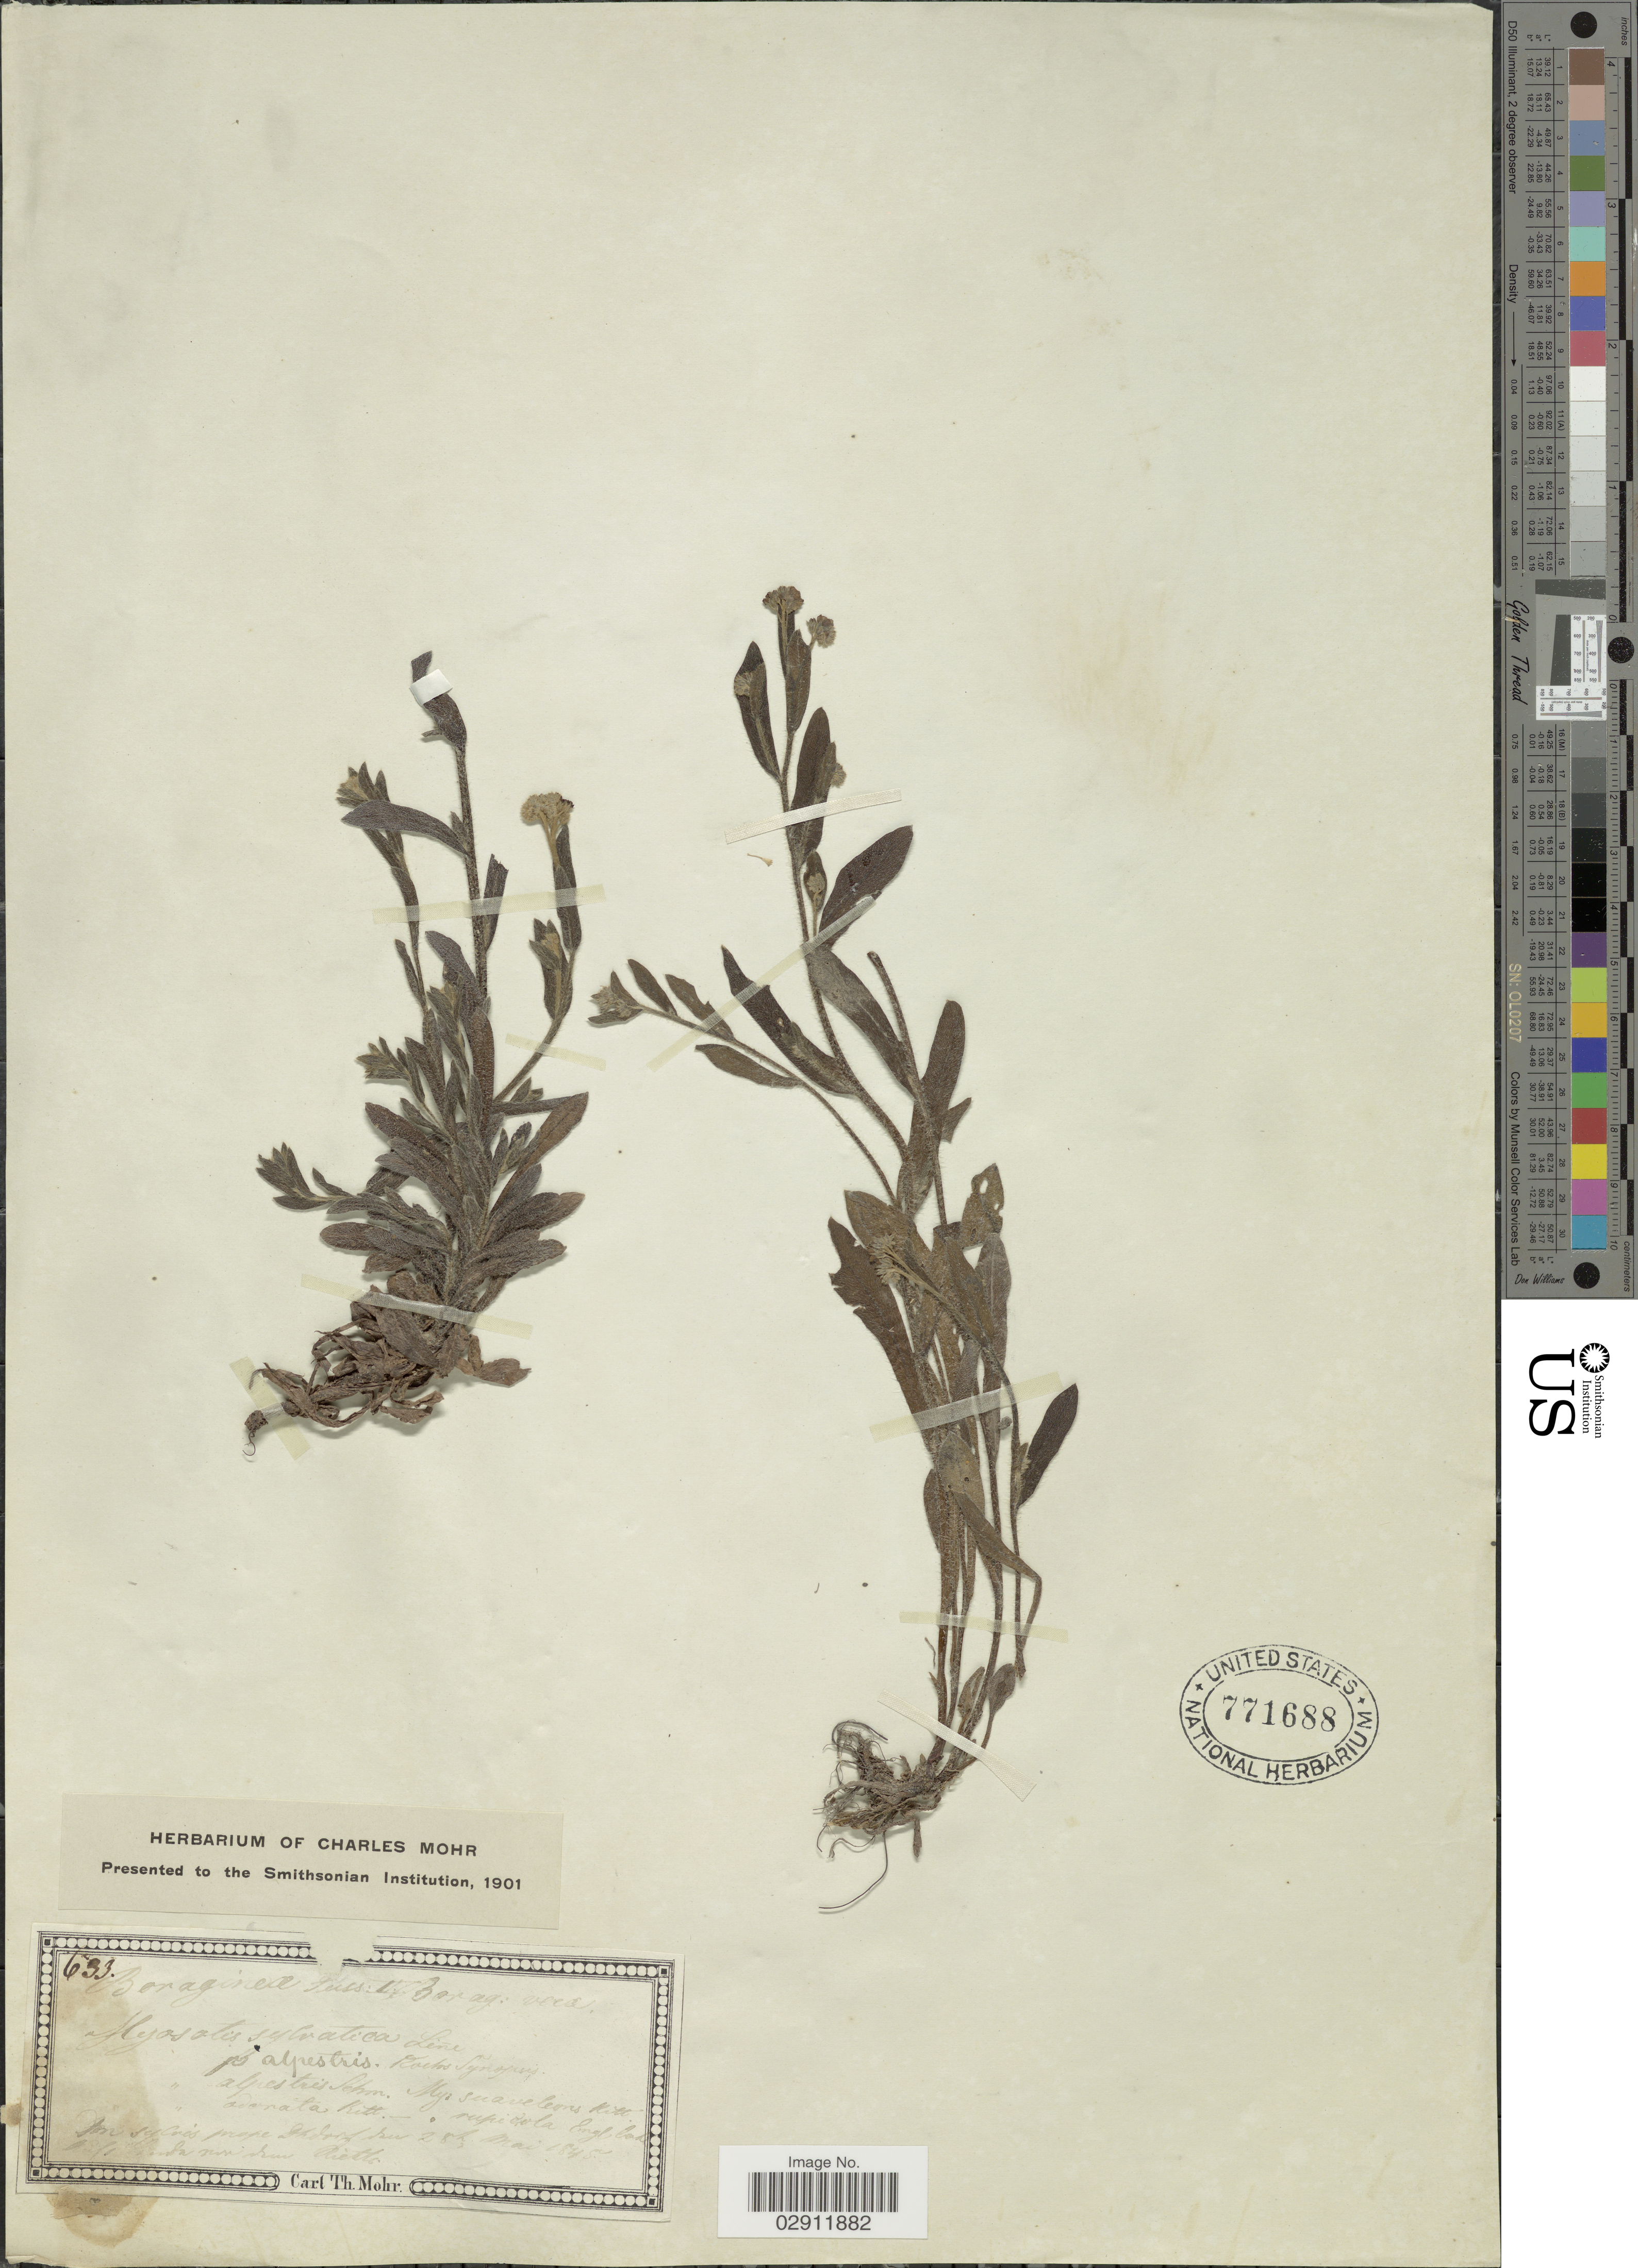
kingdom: Plantae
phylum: Tracheophyta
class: Magnoliopsida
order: Boraginales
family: Boraginaceae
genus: Myosotis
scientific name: Myosotis sylvatica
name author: Ehrh. ex Hoffm.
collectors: -- Richter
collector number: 633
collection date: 1845-05-28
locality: In sylvis prope Dhdorf [interpreted]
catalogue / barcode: US 771688